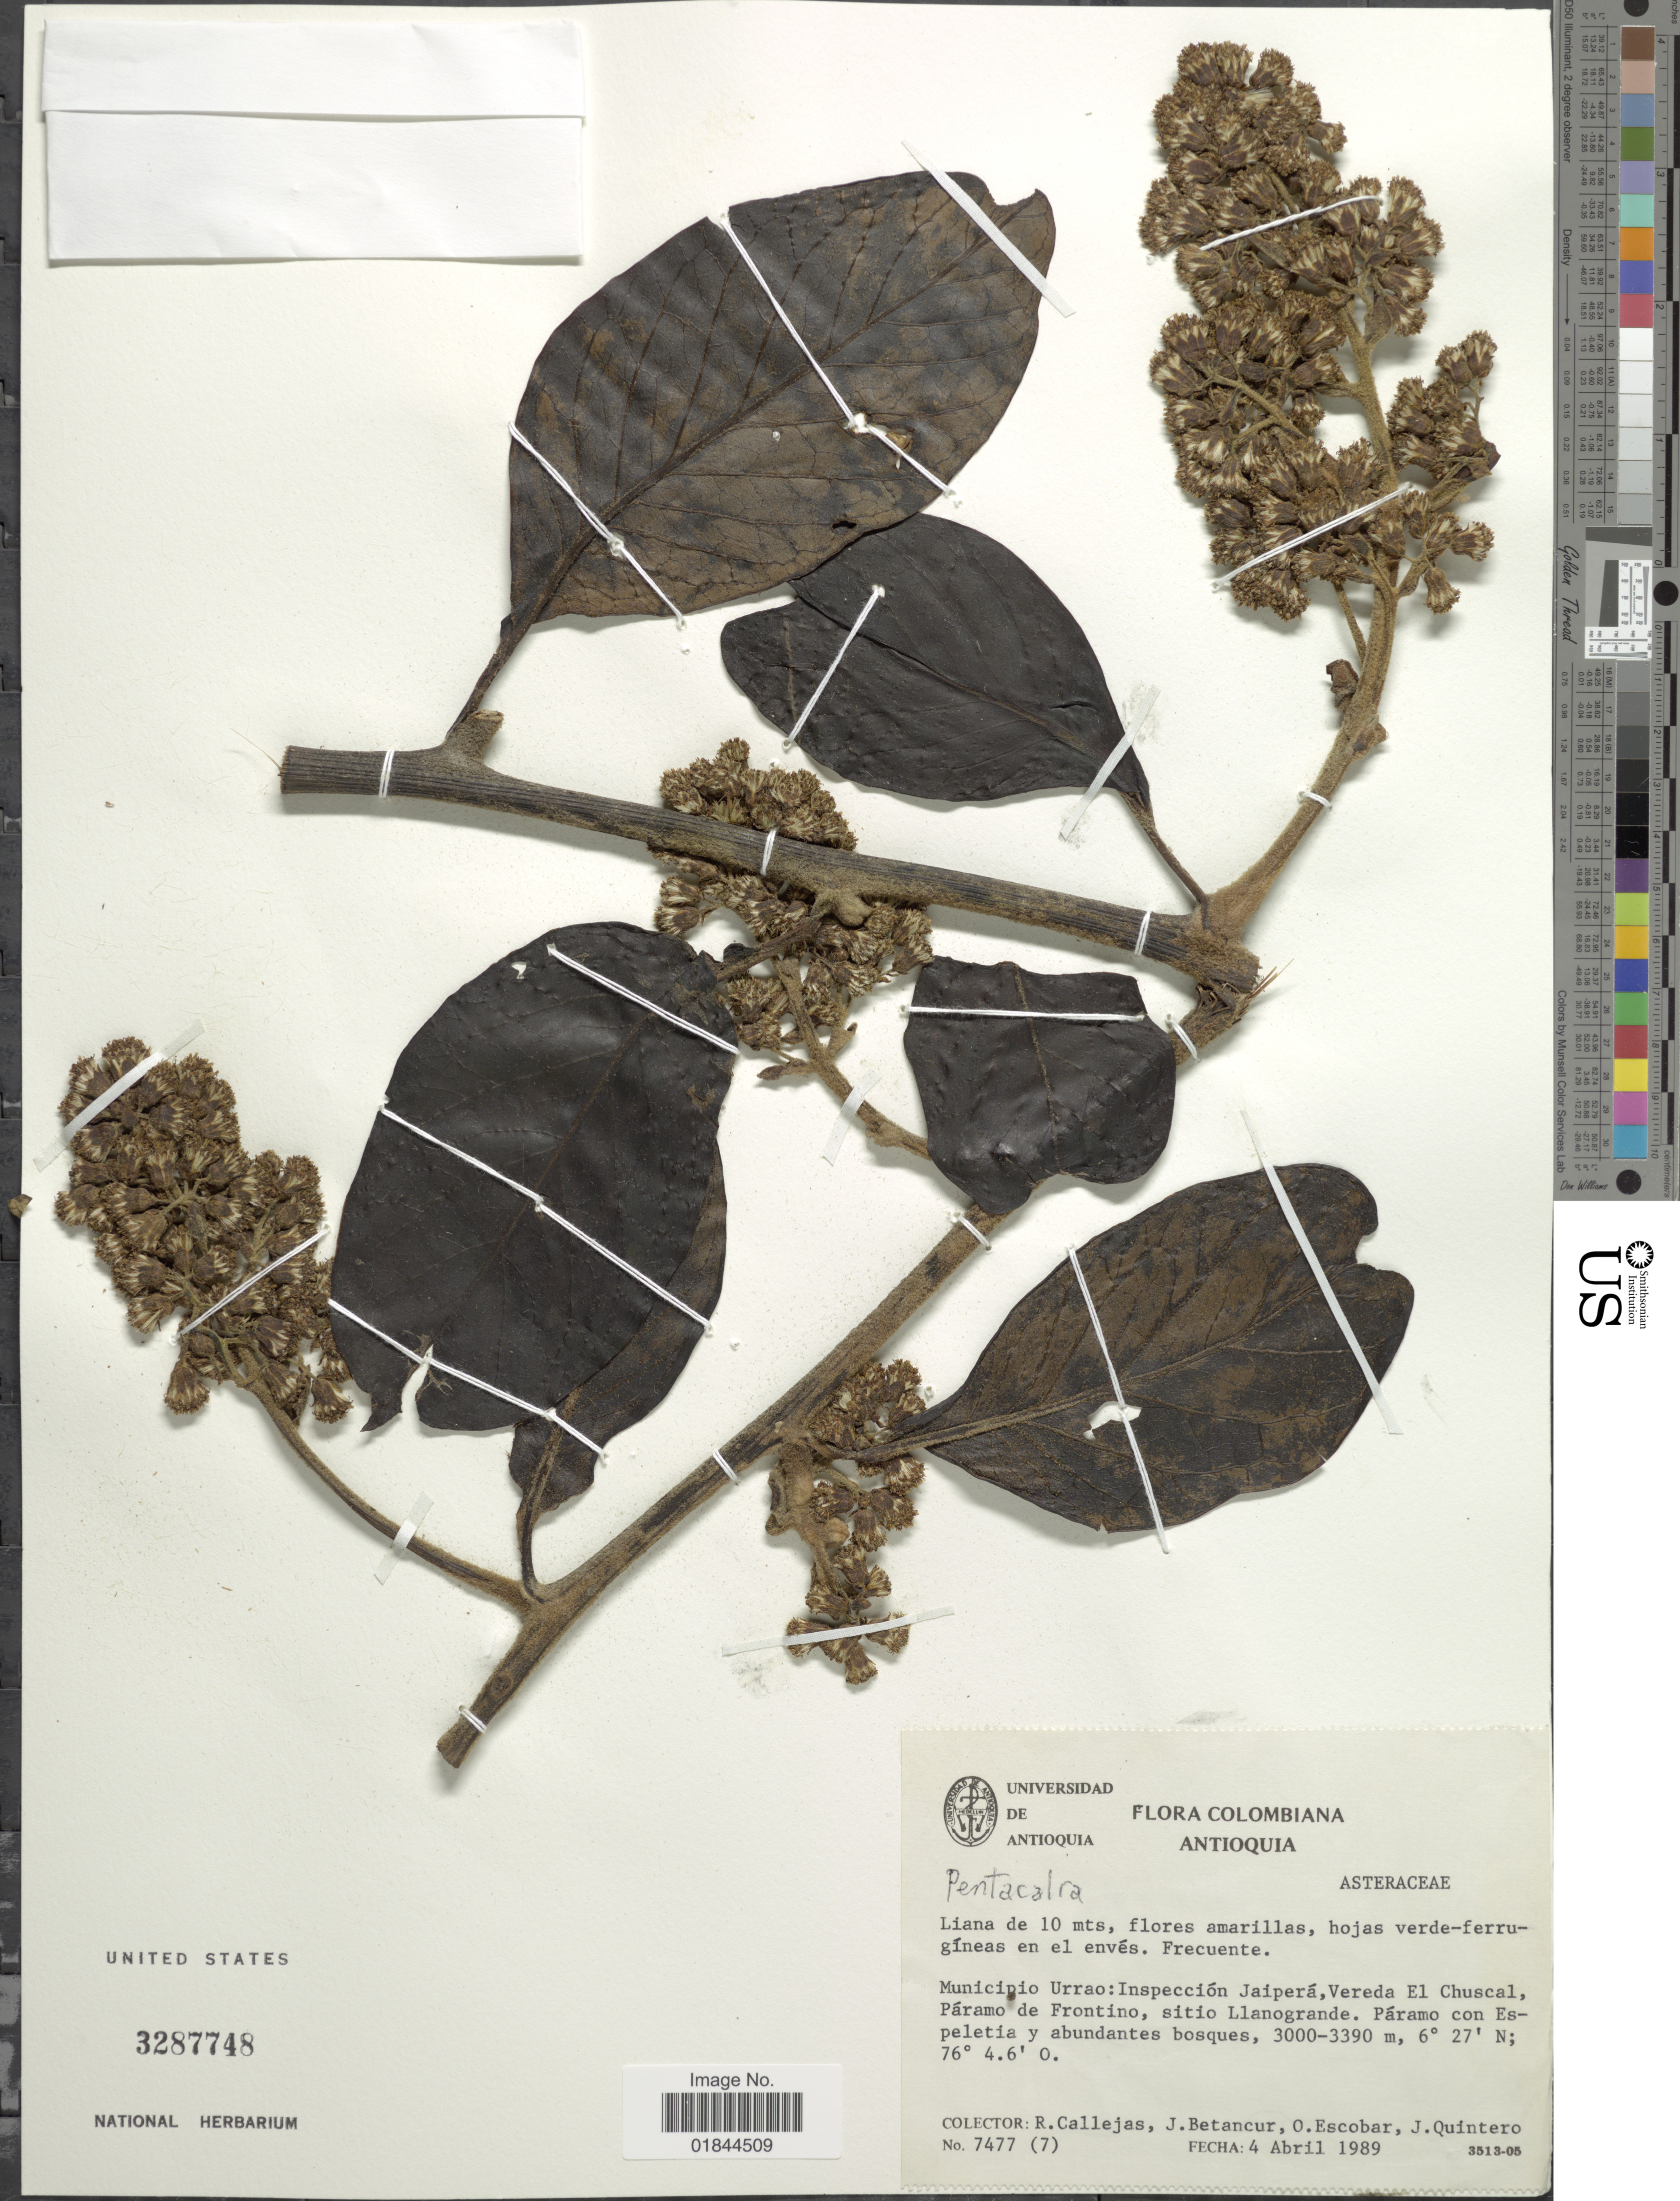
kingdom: Plantae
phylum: Tracheophyta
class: Magnoliopsida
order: Asterales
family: Asteraceae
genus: Pentacalia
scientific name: Pentacalia aschersonianus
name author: (Hieron.) Cuatrec.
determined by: Calvo, Joel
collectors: R. Callejas, J. Betancur, O. D. Escobar & J. Quintero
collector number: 7477 (7)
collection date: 1989-04-04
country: Colombia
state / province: Antioquia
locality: Municipio Urrao: Inspección Jaiperá, Vereda El Chuscal, Páramo de Frontiro, sitio Llanogrande. Páramo con Espeletia y abundantes bosques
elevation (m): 3000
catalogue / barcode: US 3287748